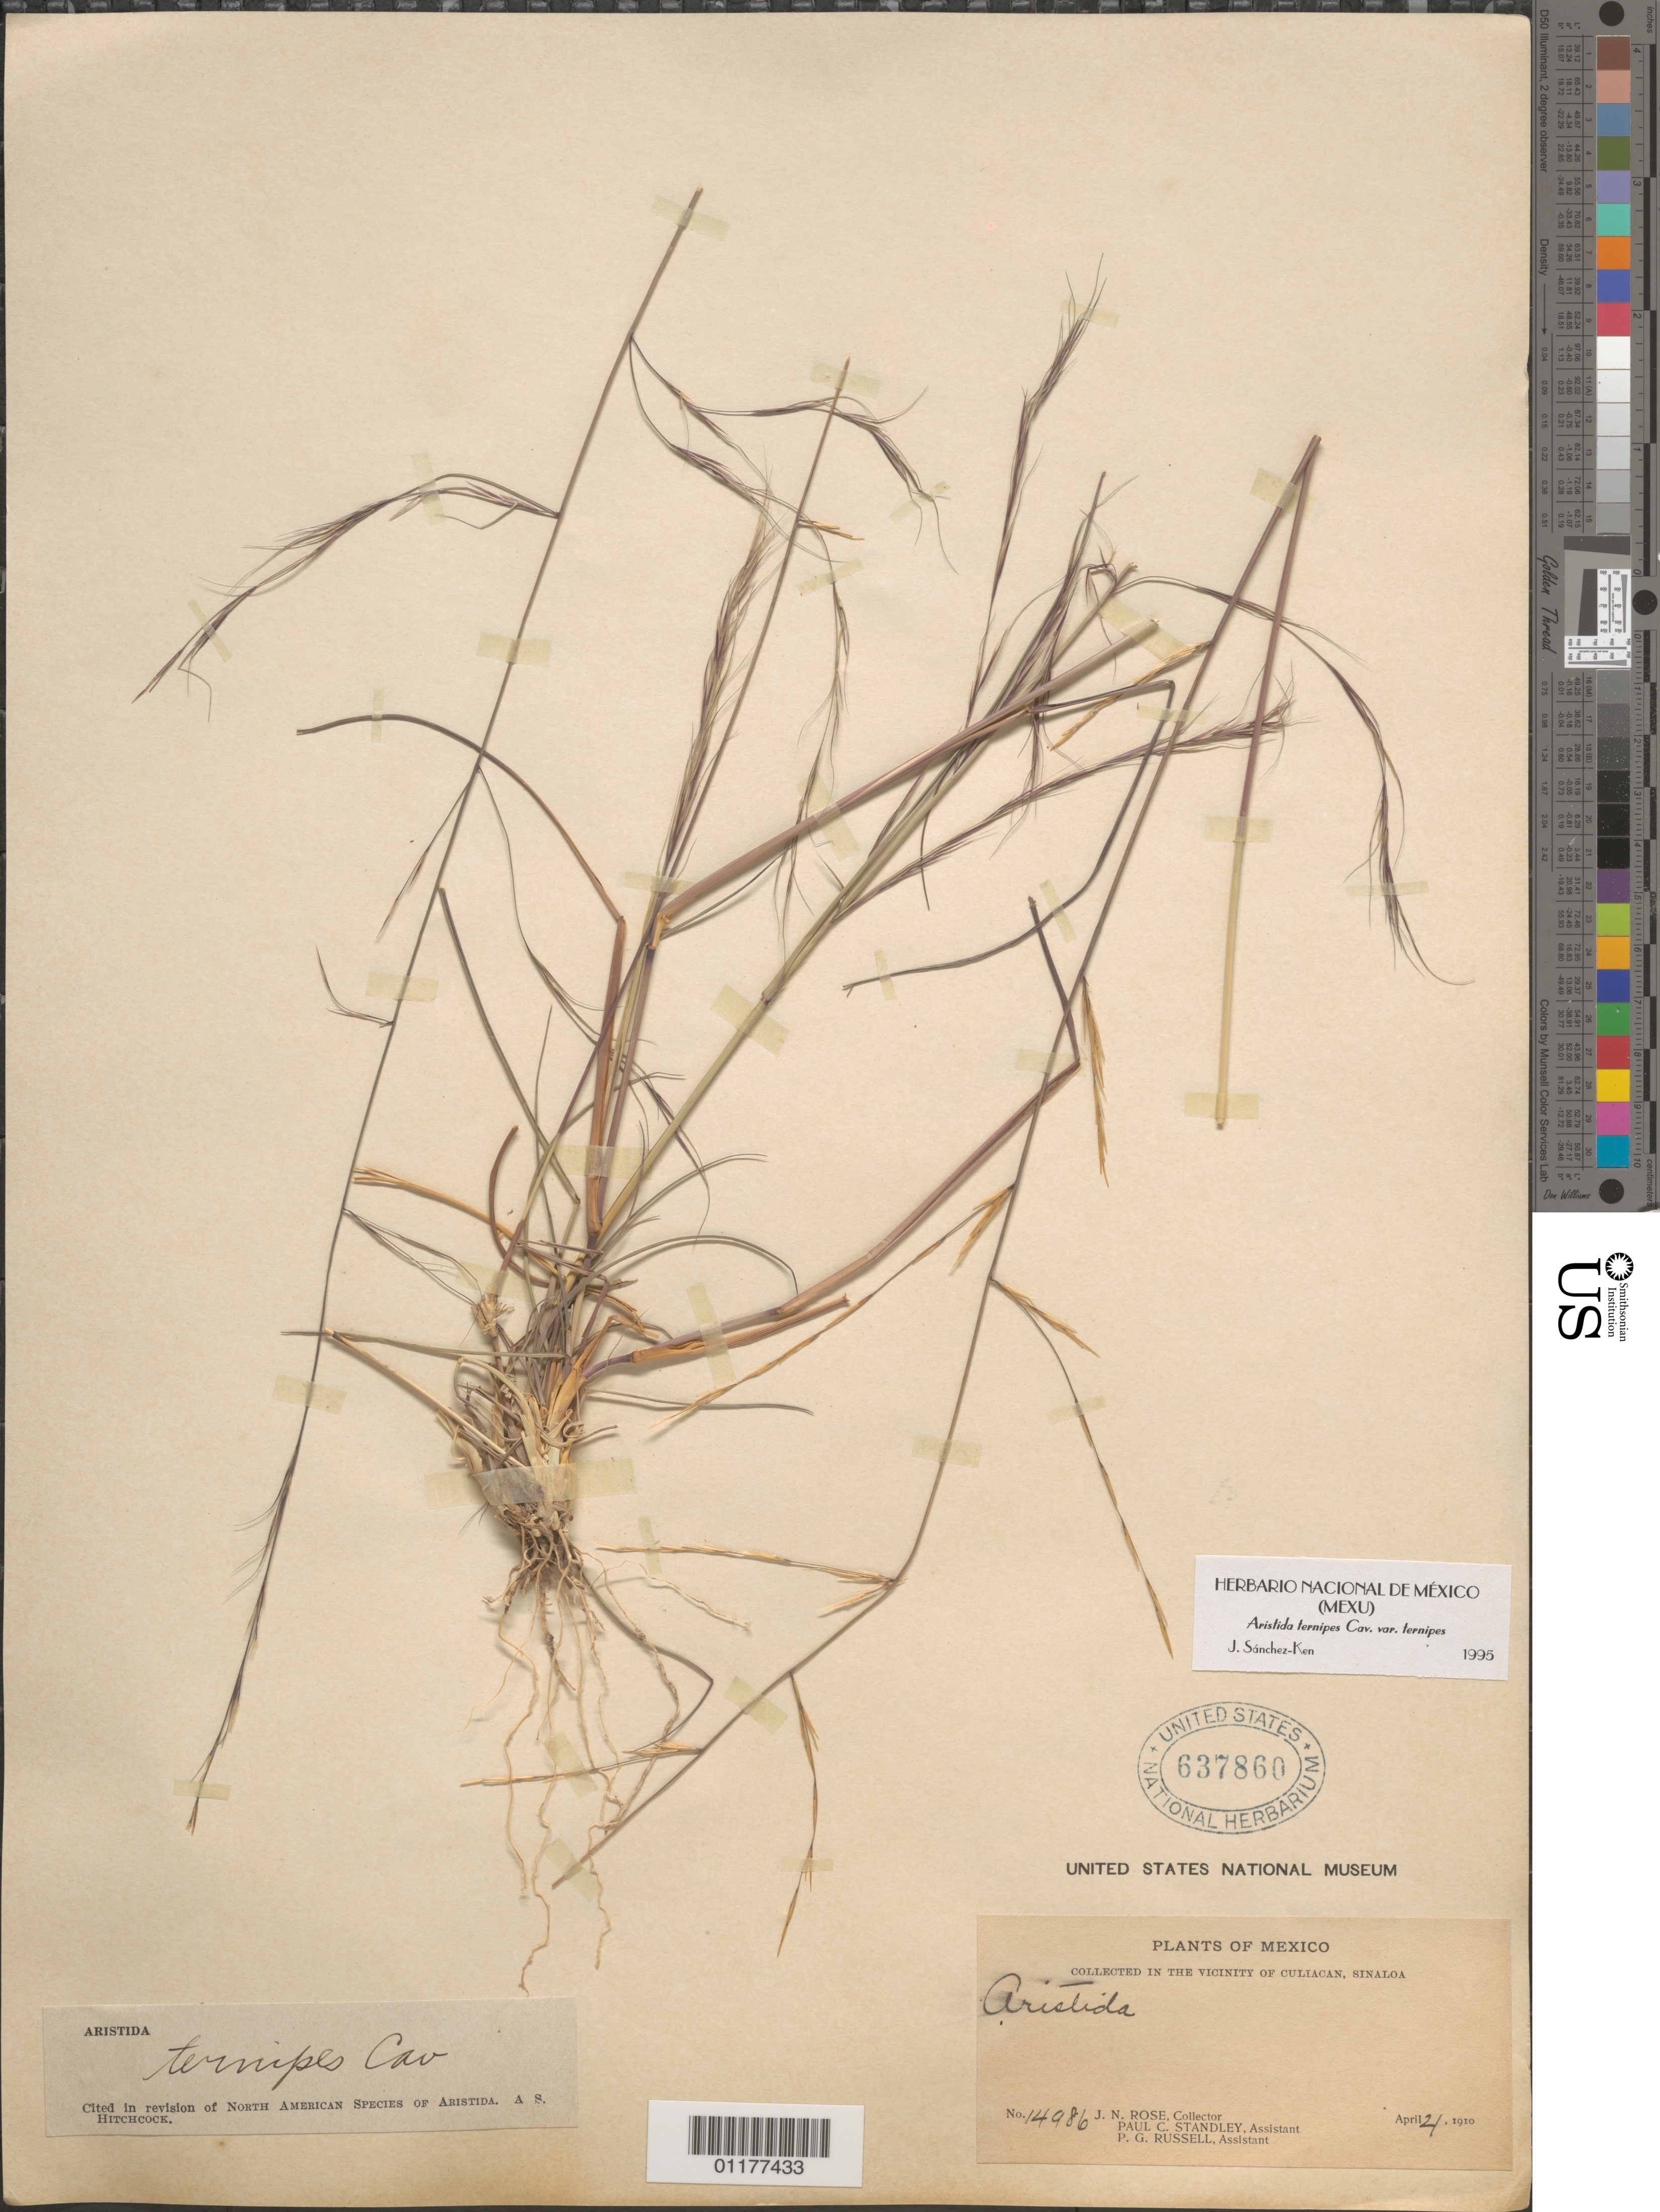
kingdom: Plantae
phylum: Tracheophyta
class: Liliopsida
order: Poales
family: Poaceae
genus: Aristida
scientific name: Aristida ternipes var. ternipes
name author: Cav.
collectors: J. N. Rose, P. C. Standley & P. G. Russell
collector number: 14986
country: Mexico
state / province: Sinaloa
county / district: Culiacán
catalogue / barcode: US 637860